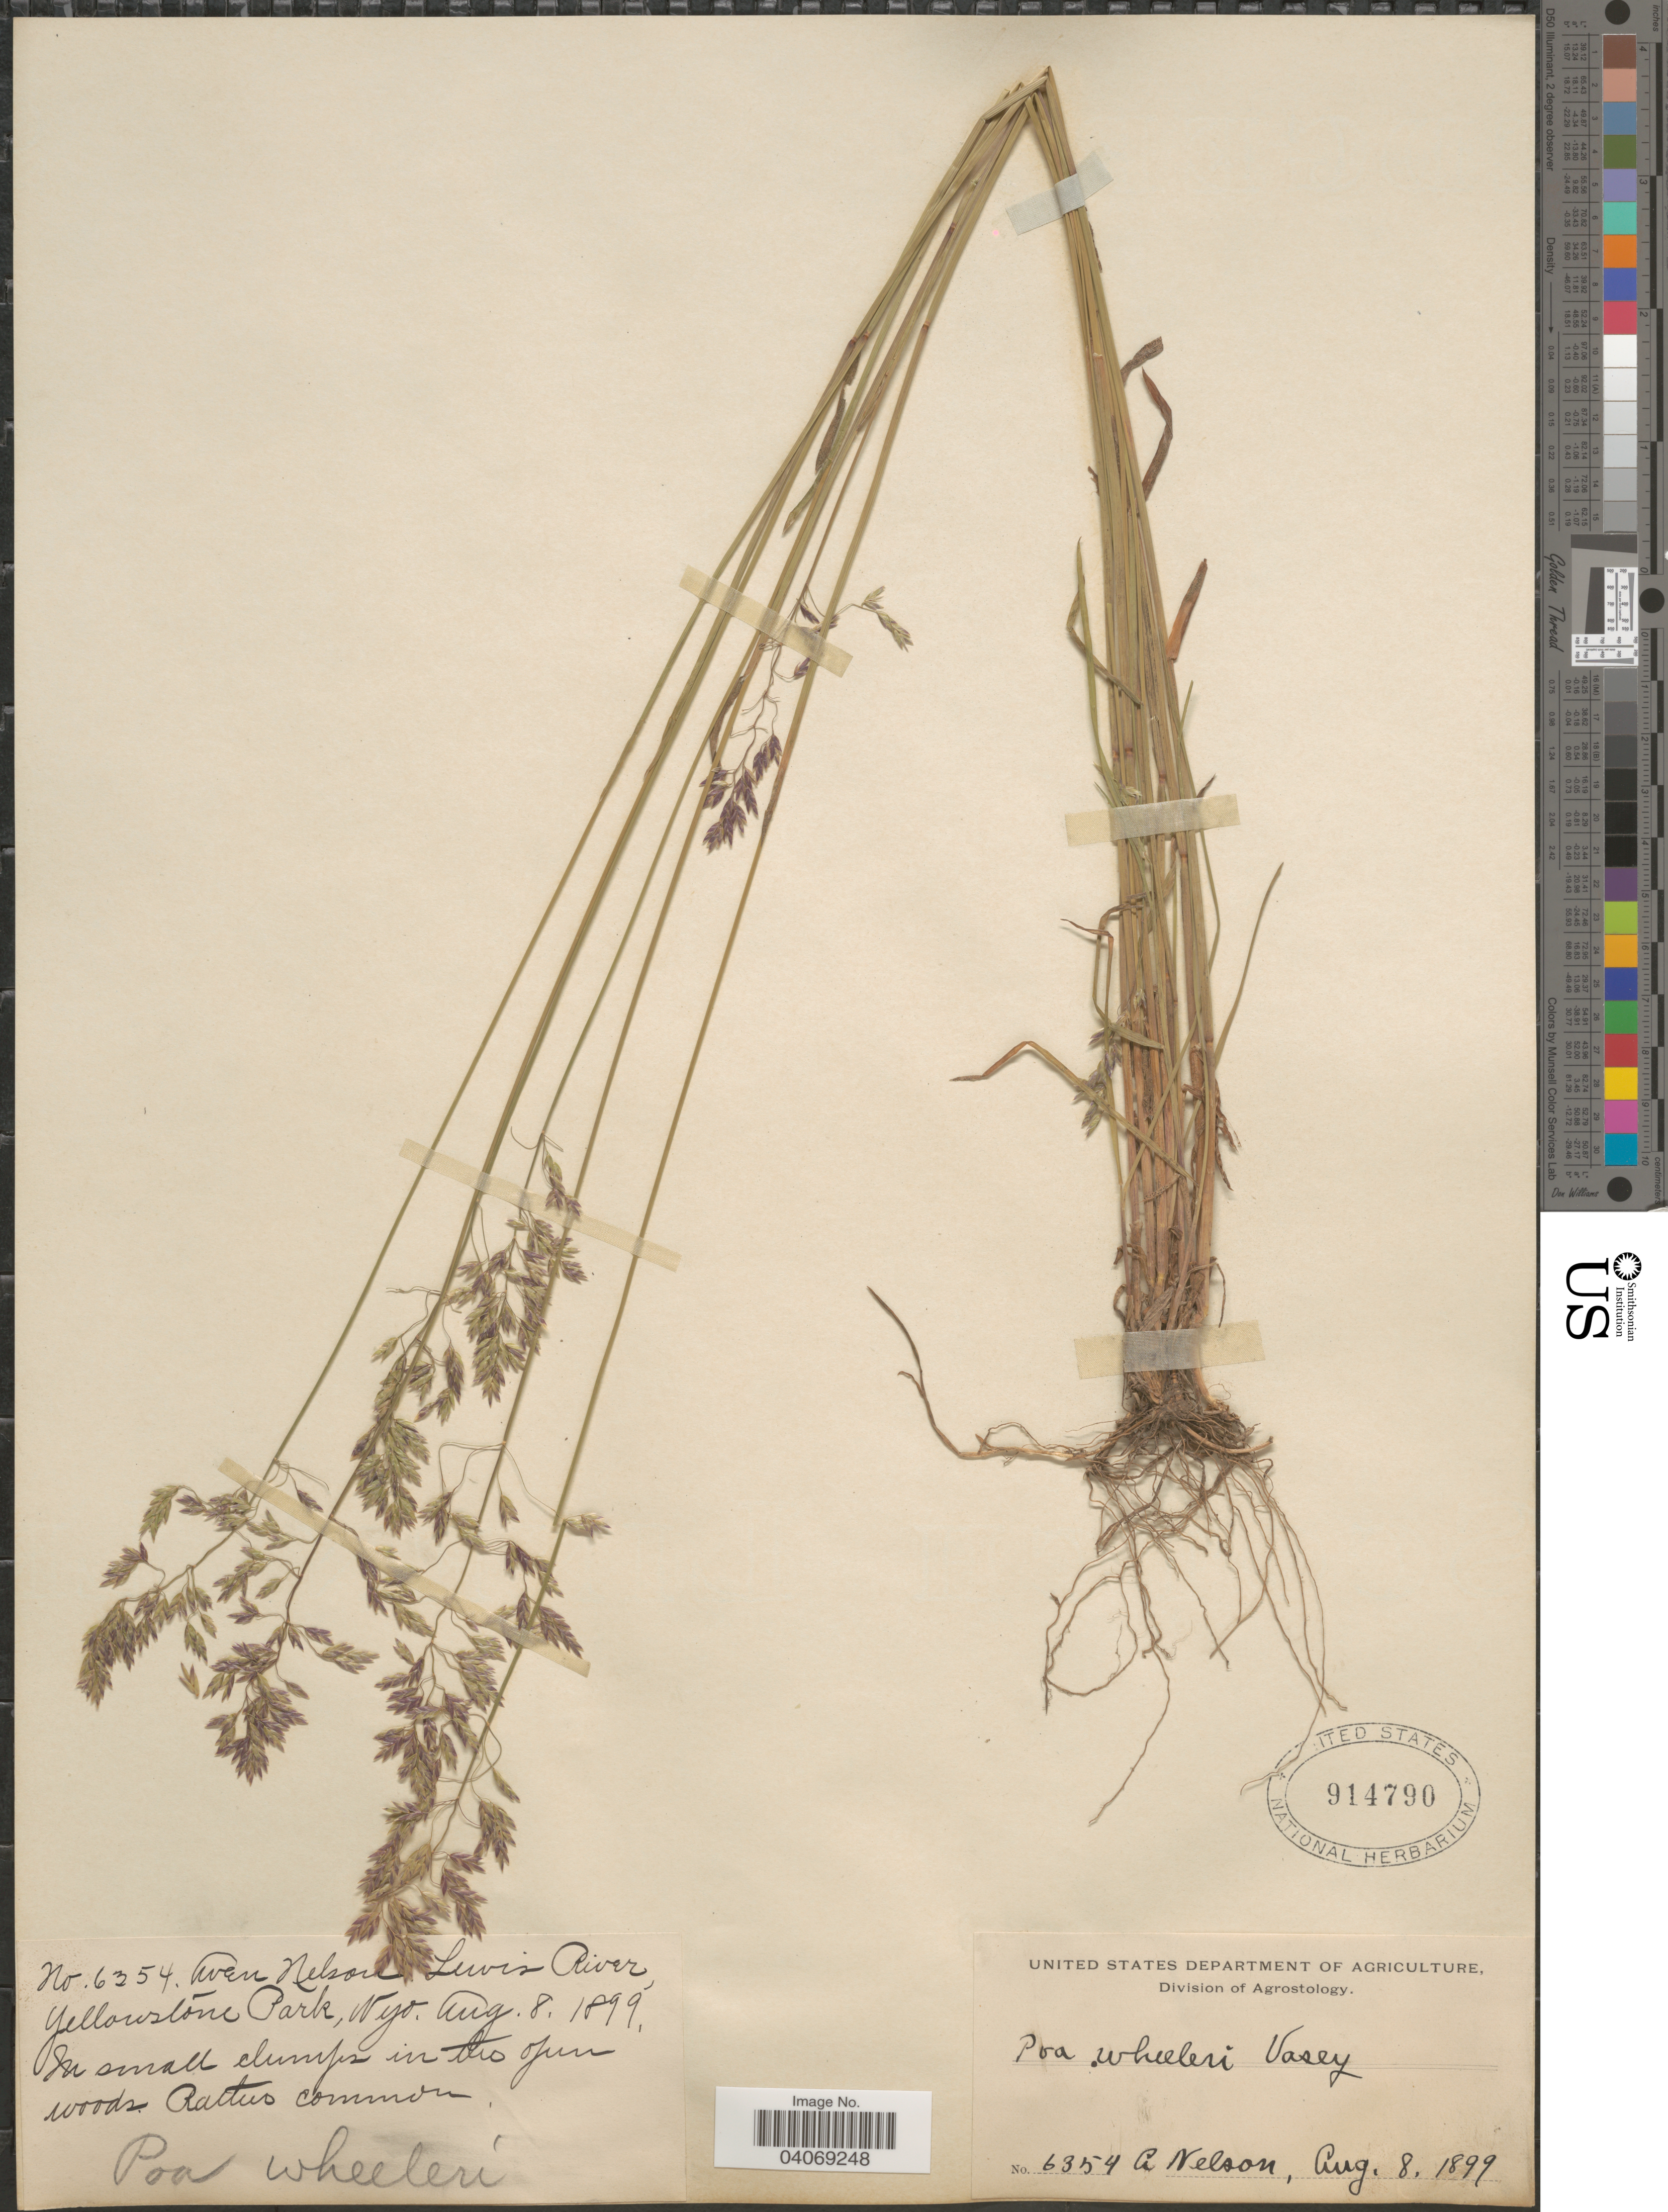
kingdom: Plantae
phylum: Tracheophyta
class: Liliopsida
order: Poales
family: Poaceae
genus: Poa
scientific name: Poa wheeleri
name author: Vasey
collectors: A. Nelson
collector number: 6354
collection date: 1899-08-08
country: United States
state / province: Wyoming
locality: Lewis River. Yellowstone Park. In small clumps in the open woods.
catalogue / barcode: US 914790